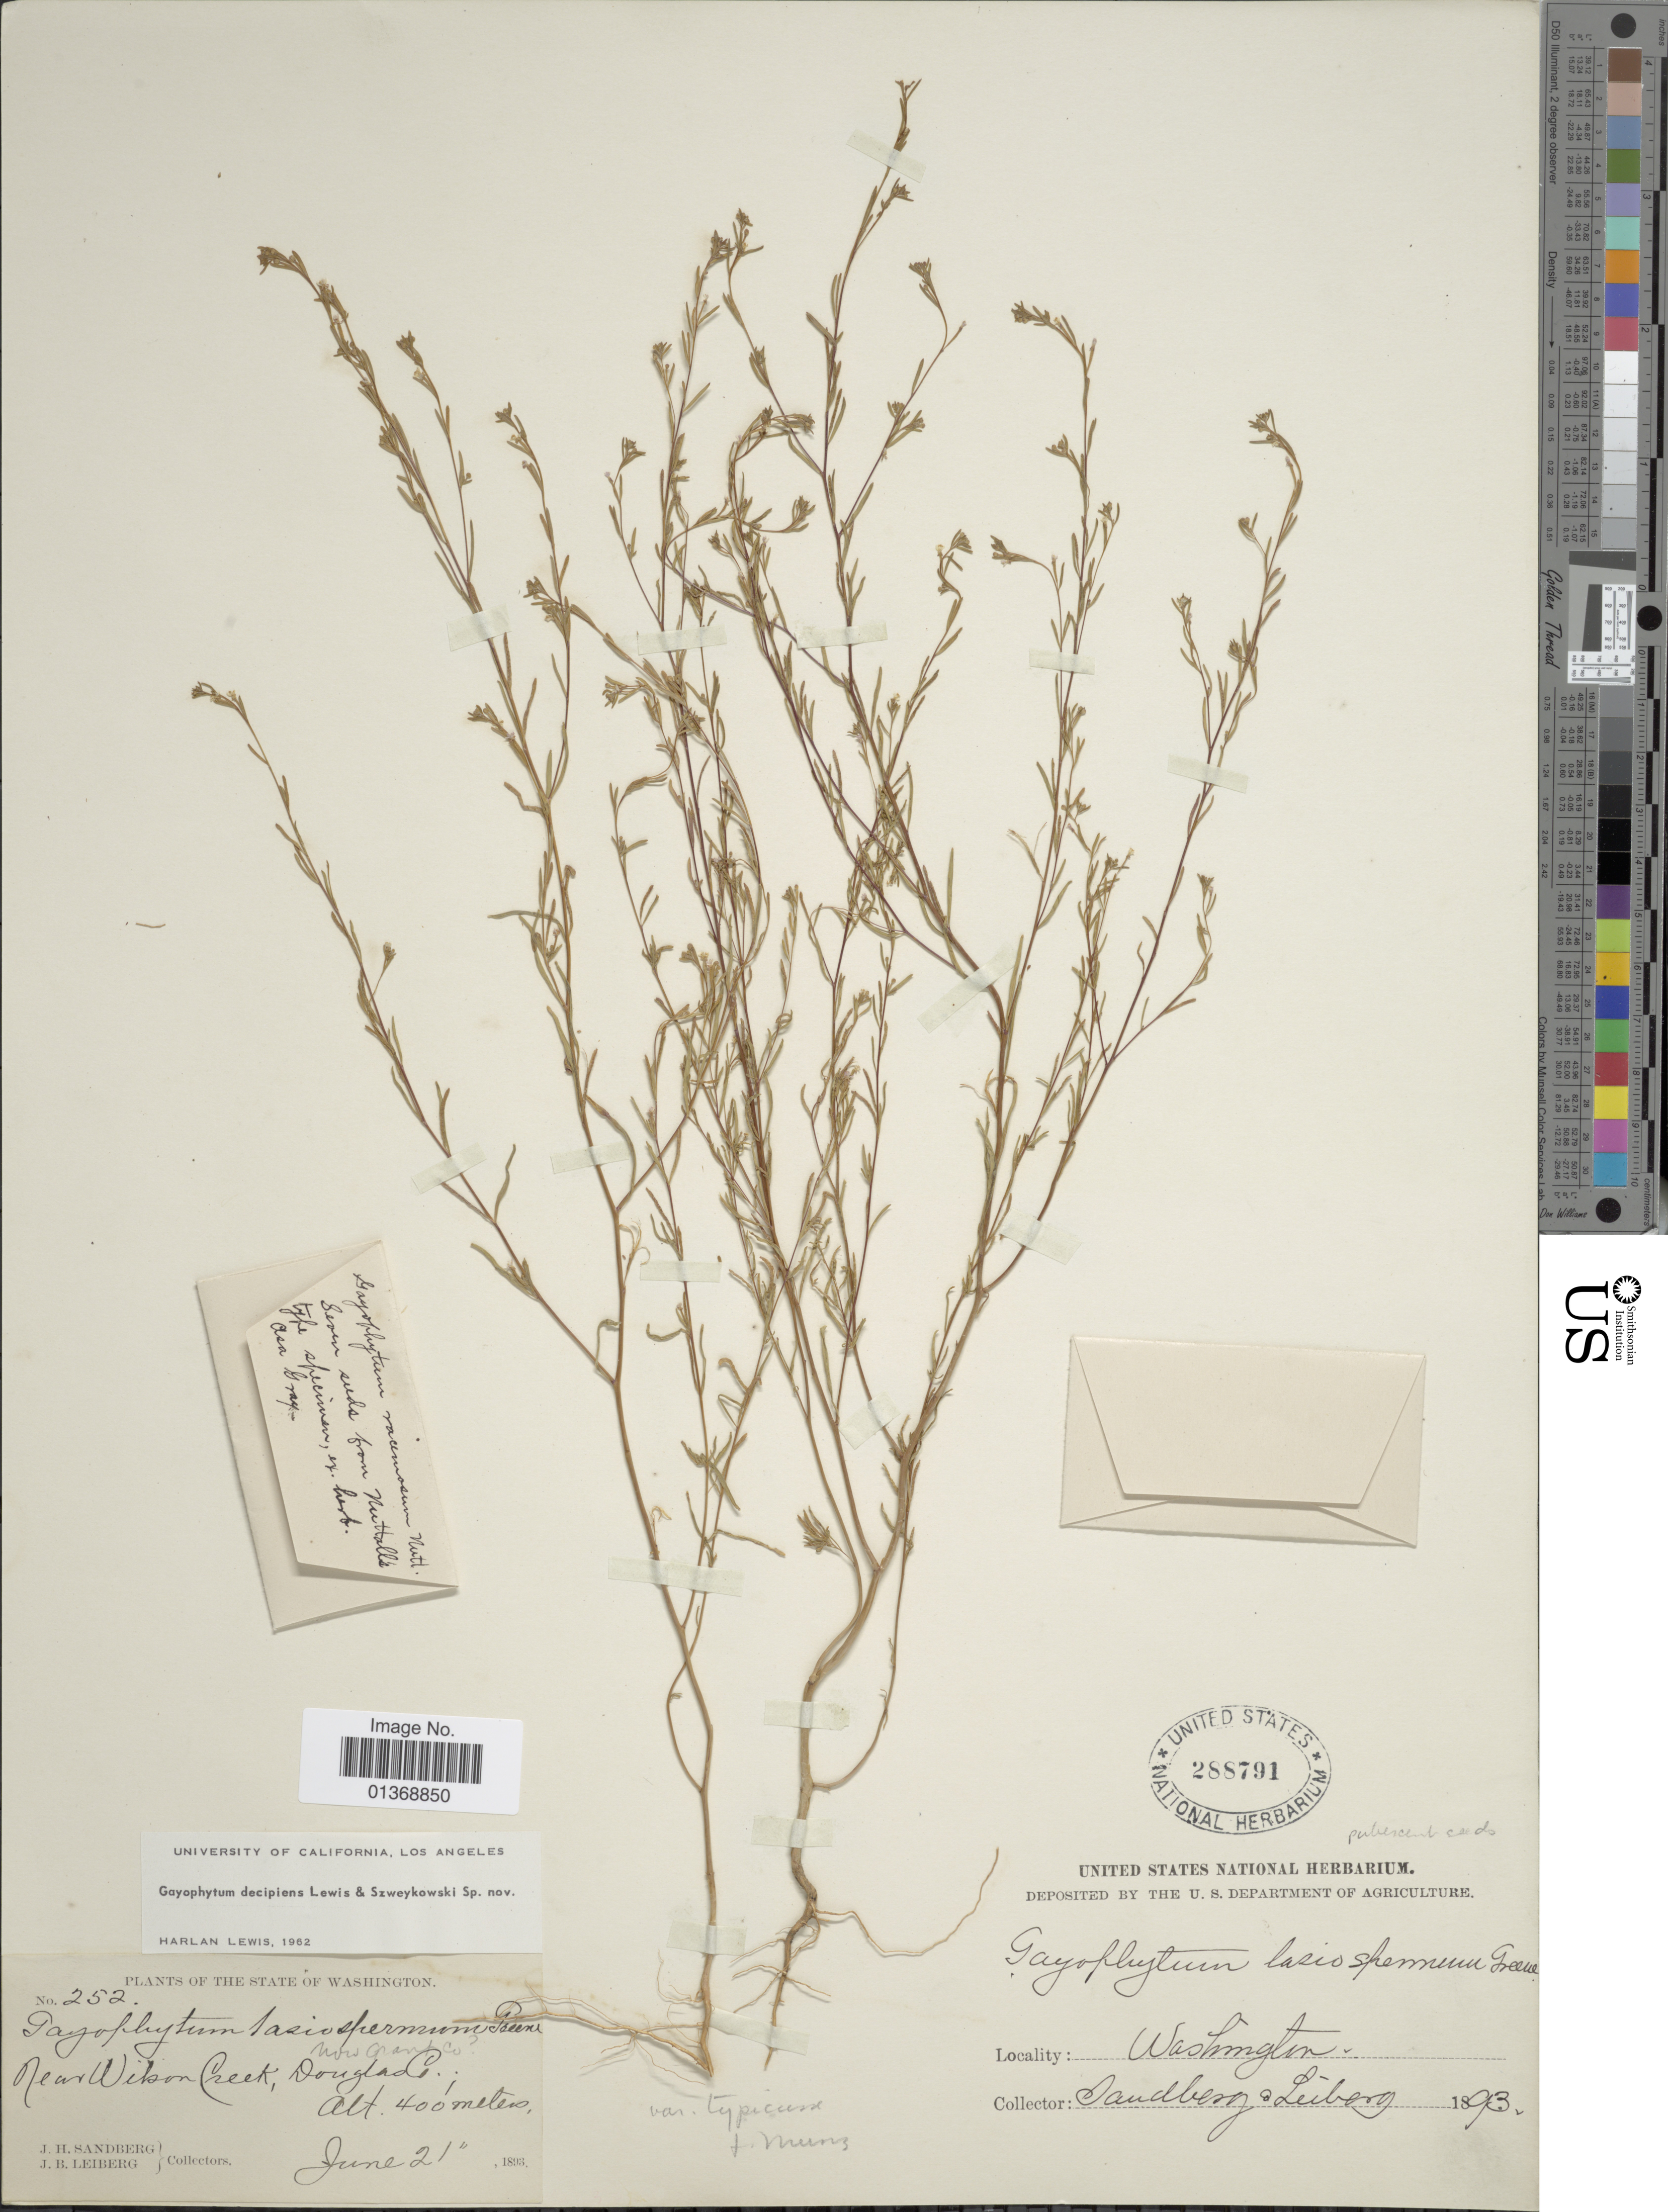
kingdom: Plantae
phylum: Tracheophyta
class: Magnoliopsida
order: Myrtales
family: Onagraceae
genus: Gayophytum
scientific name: Gayophytum decipiens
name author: F. H. Lewis & Szweyk.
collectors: J. H. Sandberg & J. B. Leiberg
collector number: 252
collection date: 1893-06-21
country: United States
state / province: Washington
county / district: Douglas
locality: Near Wilson Creek, Douglas Co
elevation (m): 400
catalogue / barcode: US 288791